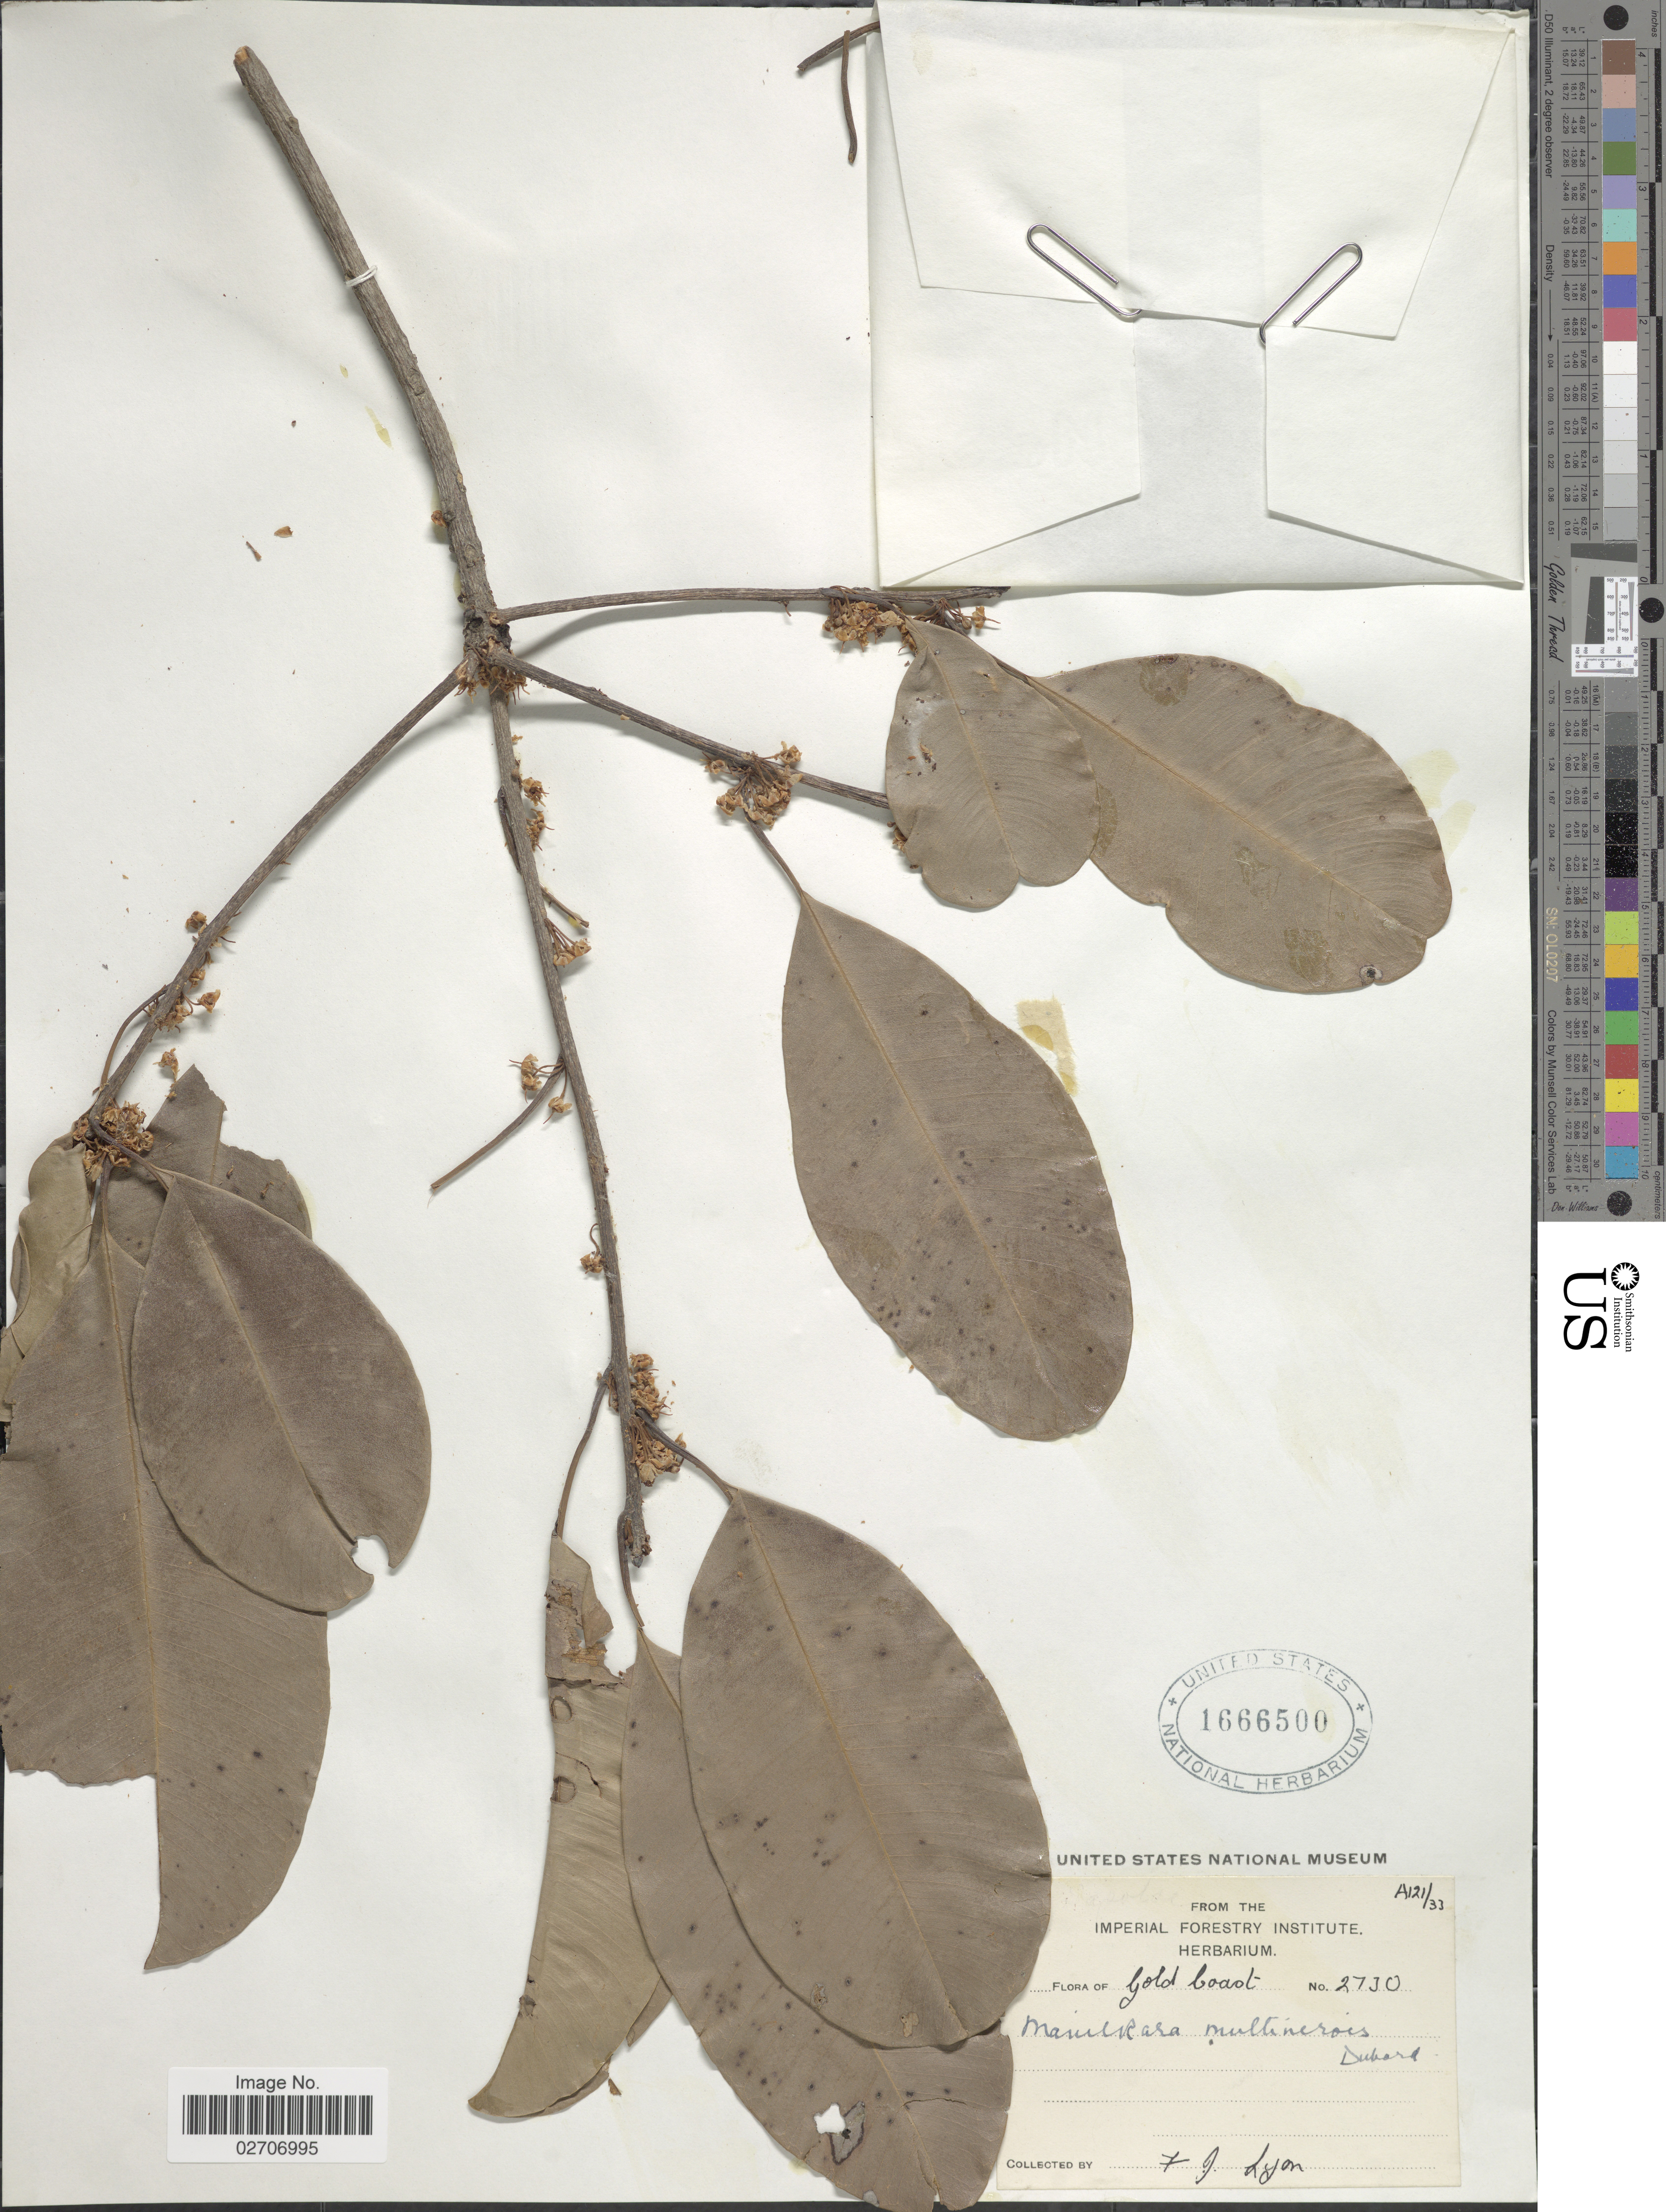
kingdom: Plantae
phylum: Tracheophyta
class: Magnoliopsida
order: Ericales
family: Sapotaceae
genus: Manilkara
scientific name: Manilkara multinervis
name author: (Baker) Dubard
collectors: F. Lyon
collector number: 2730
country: Ghana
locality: Gold Coast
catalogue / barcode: US 1666500